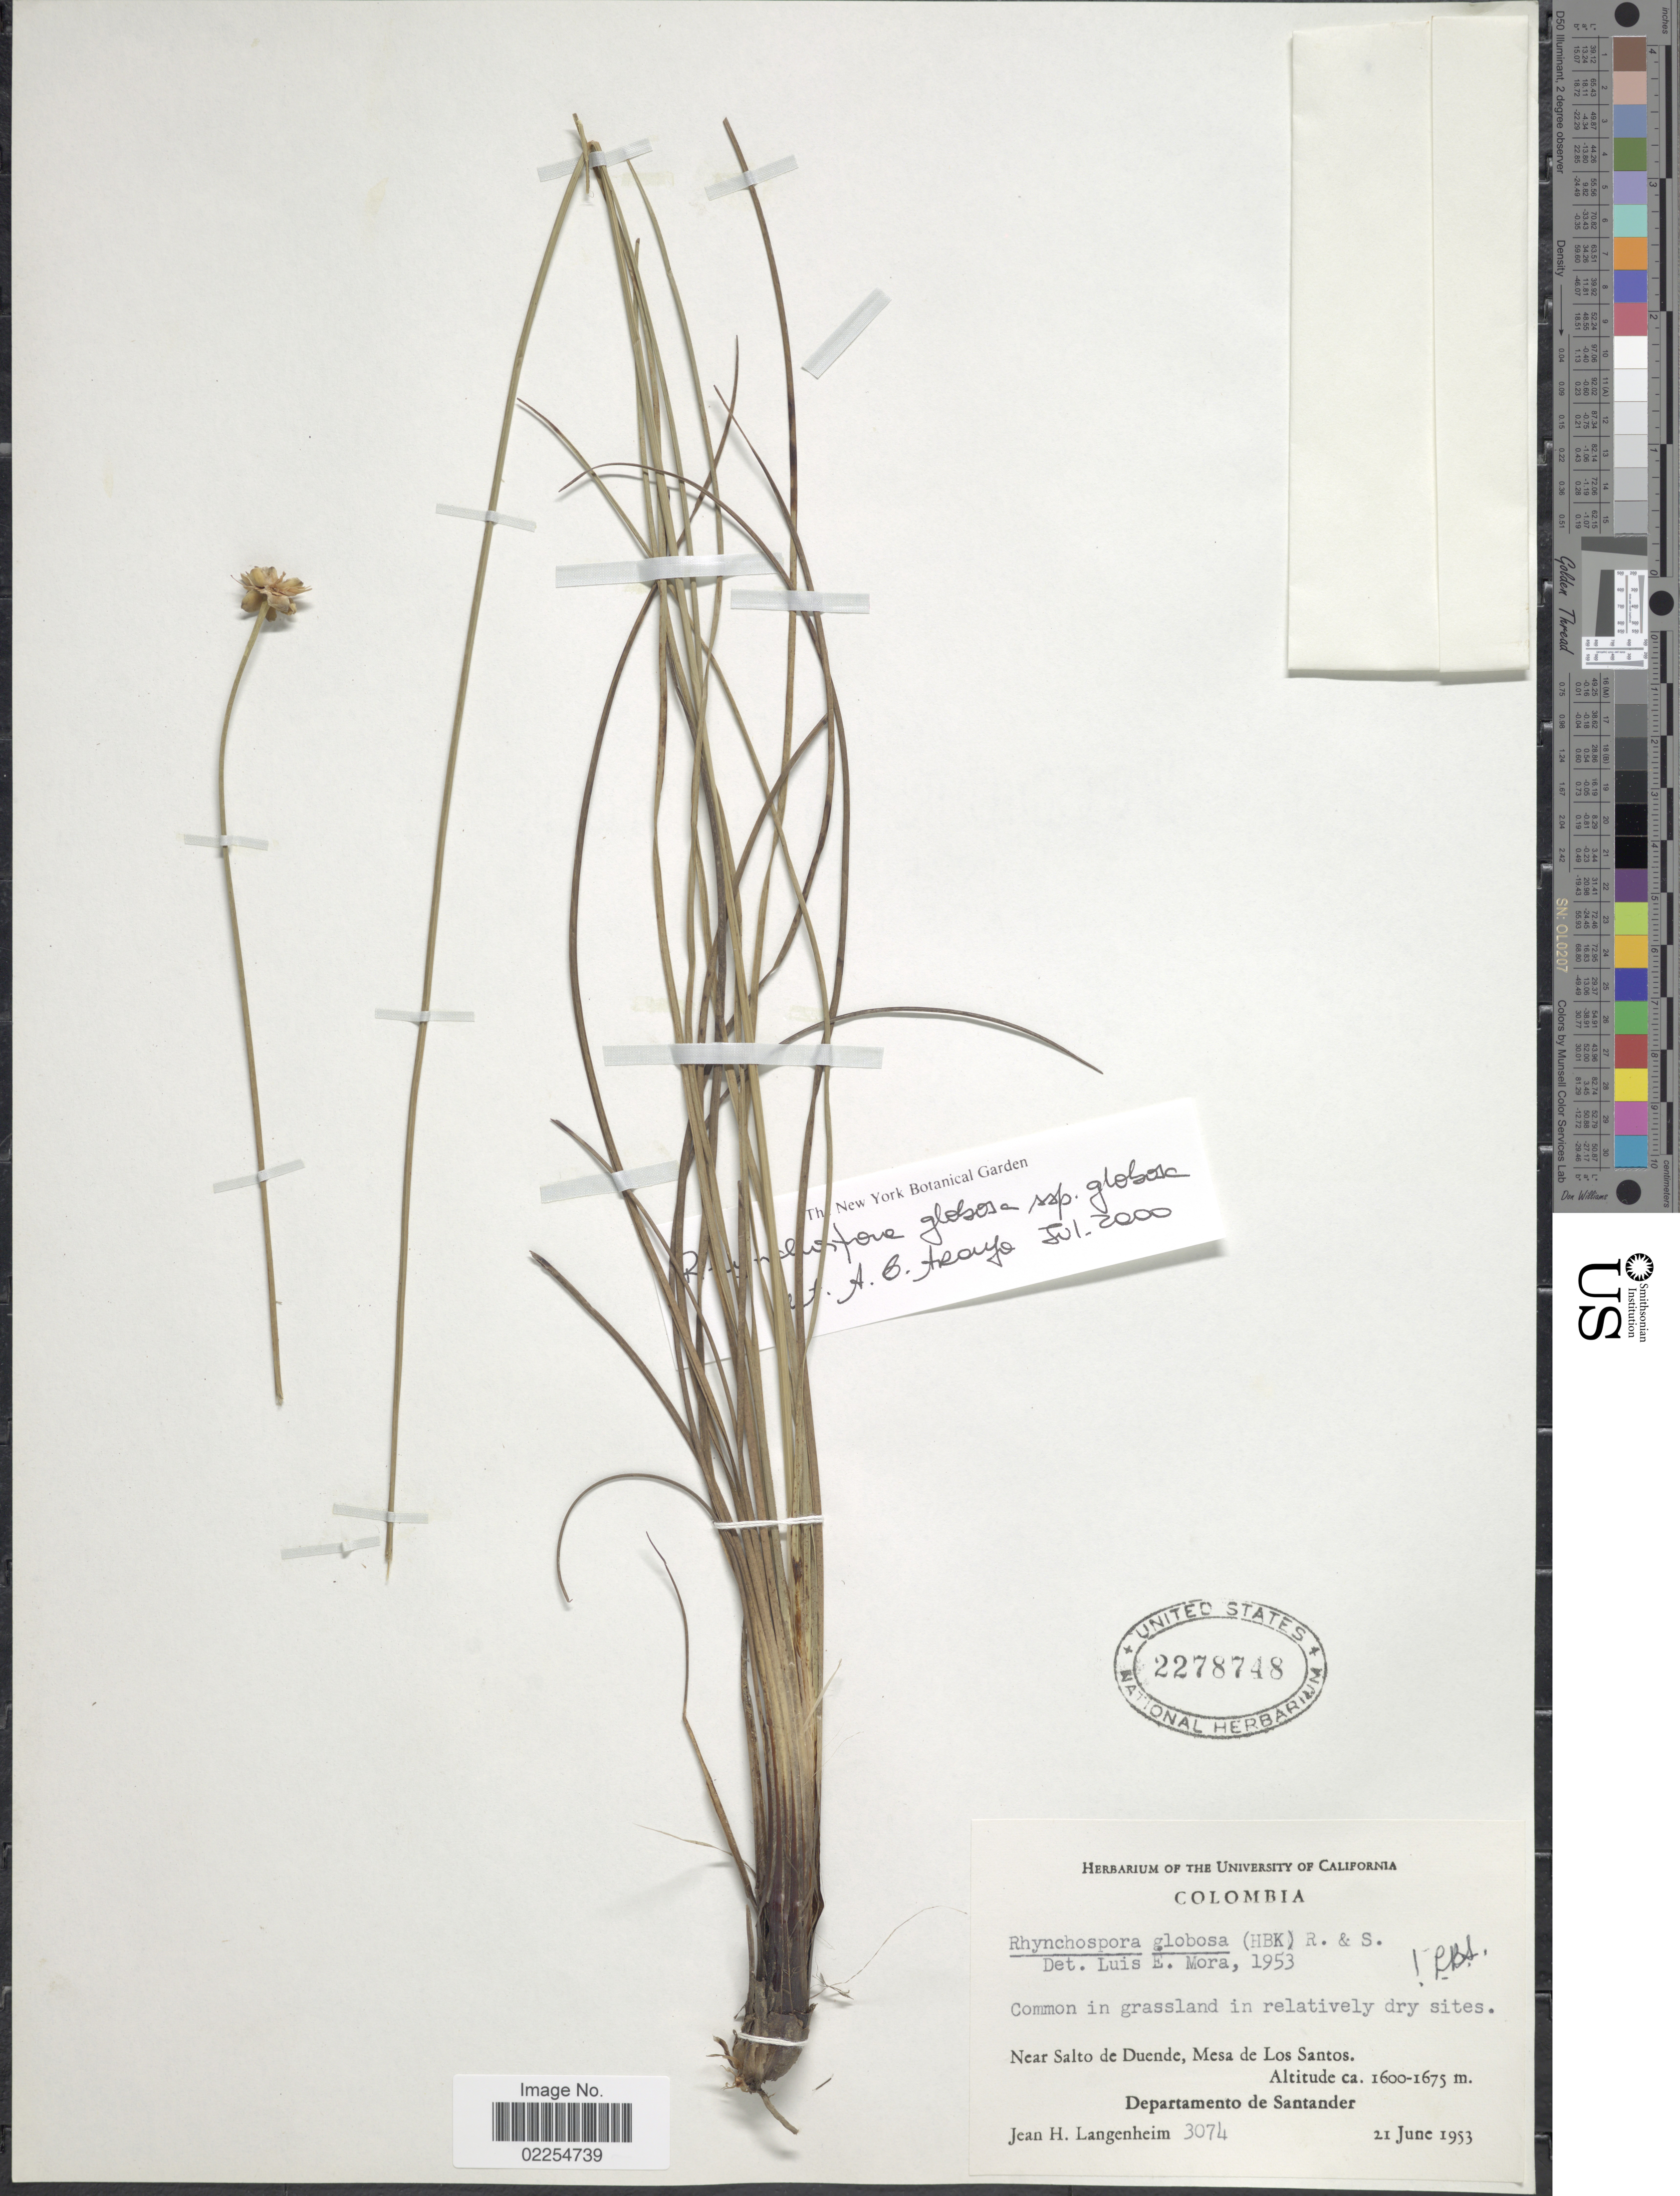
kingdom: Plantae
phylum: Tracheophyta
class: Liliopsida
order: Poales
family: Cyperaceae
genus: Rhynchospora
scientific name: Rhynchospora globosa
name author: (Kunth) Roem. & Schult.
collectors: J. H. Langenheim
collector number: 3074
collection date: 1953-06-21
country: Colombia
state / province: Santander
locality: Near Salto de Duende, Mesa de Los Sanrtos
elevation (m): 1600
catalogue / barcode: US 2278748